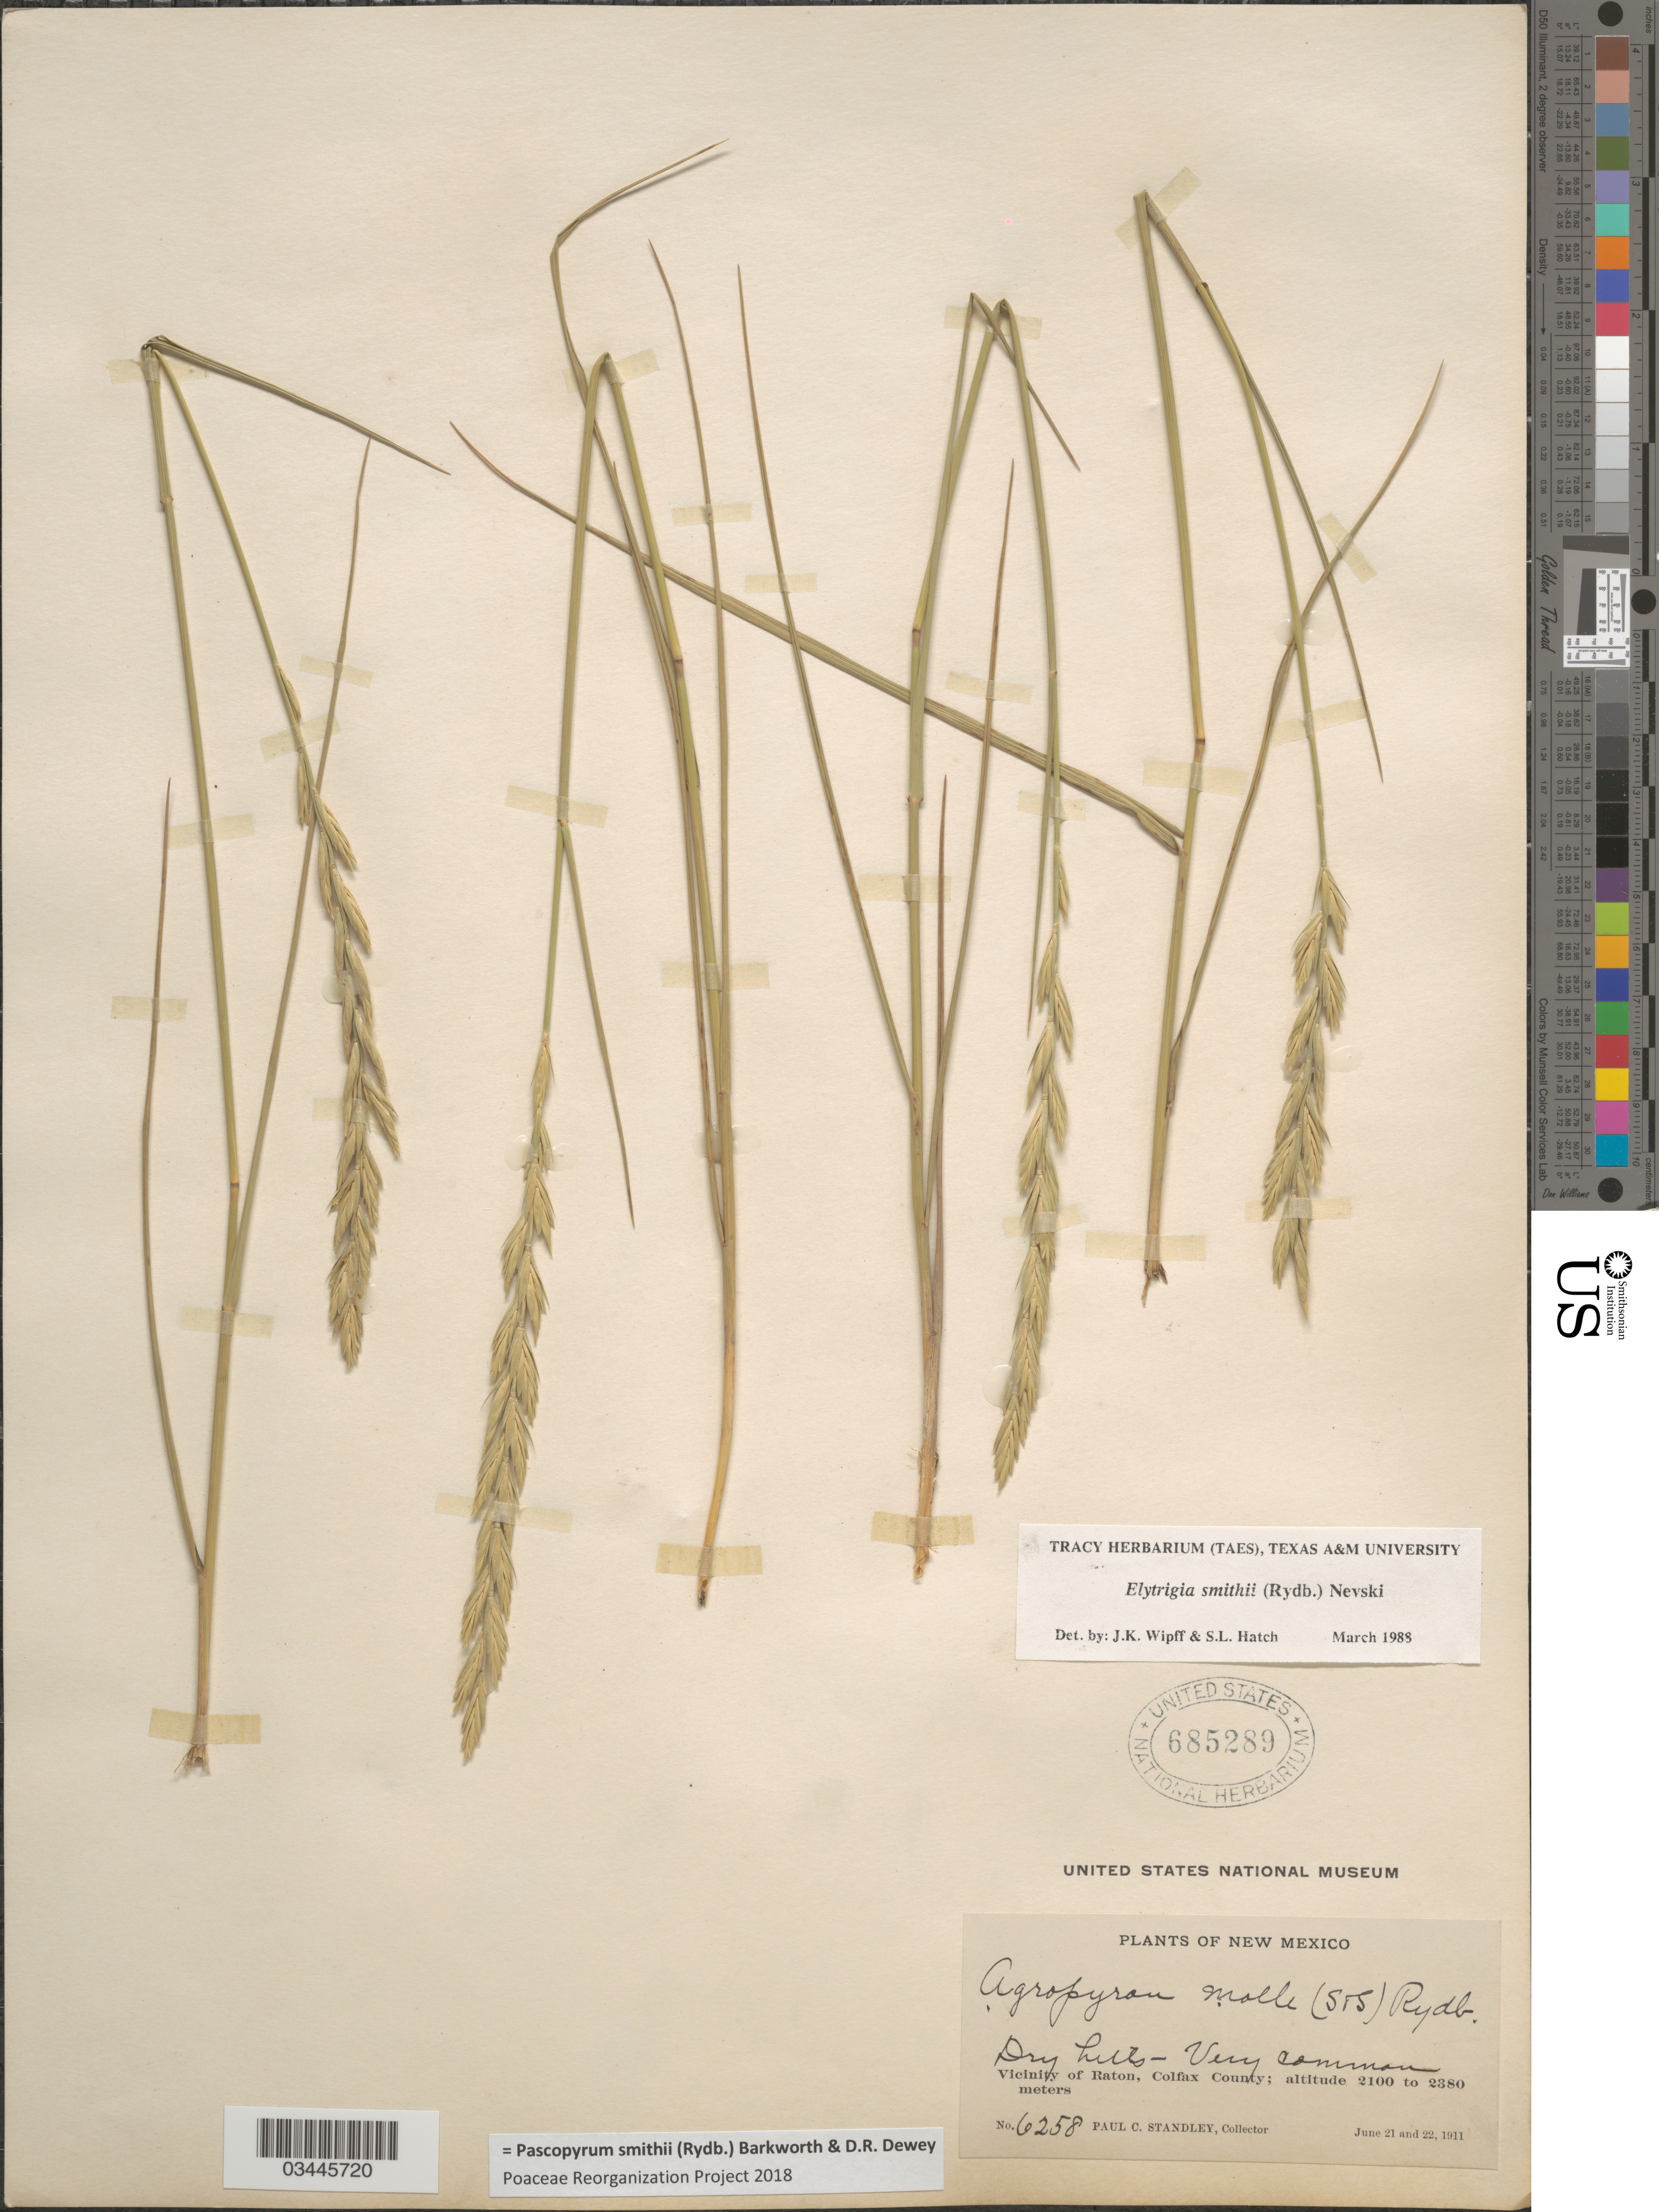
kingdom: Plantae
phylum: Tracheophyta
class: Liliopsida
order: Poales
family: Poaceae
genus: Pascopyrum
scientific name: Pascopyrum smithii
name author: (Rydb.) Barkworth & Dewey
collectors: P. C. Standley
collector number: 6258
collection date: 1911-06-21/1911-06-22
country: United States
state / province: New Mexico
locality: Vicinity of Raton, Colfax County.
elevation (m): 2100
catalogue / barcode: US 685289